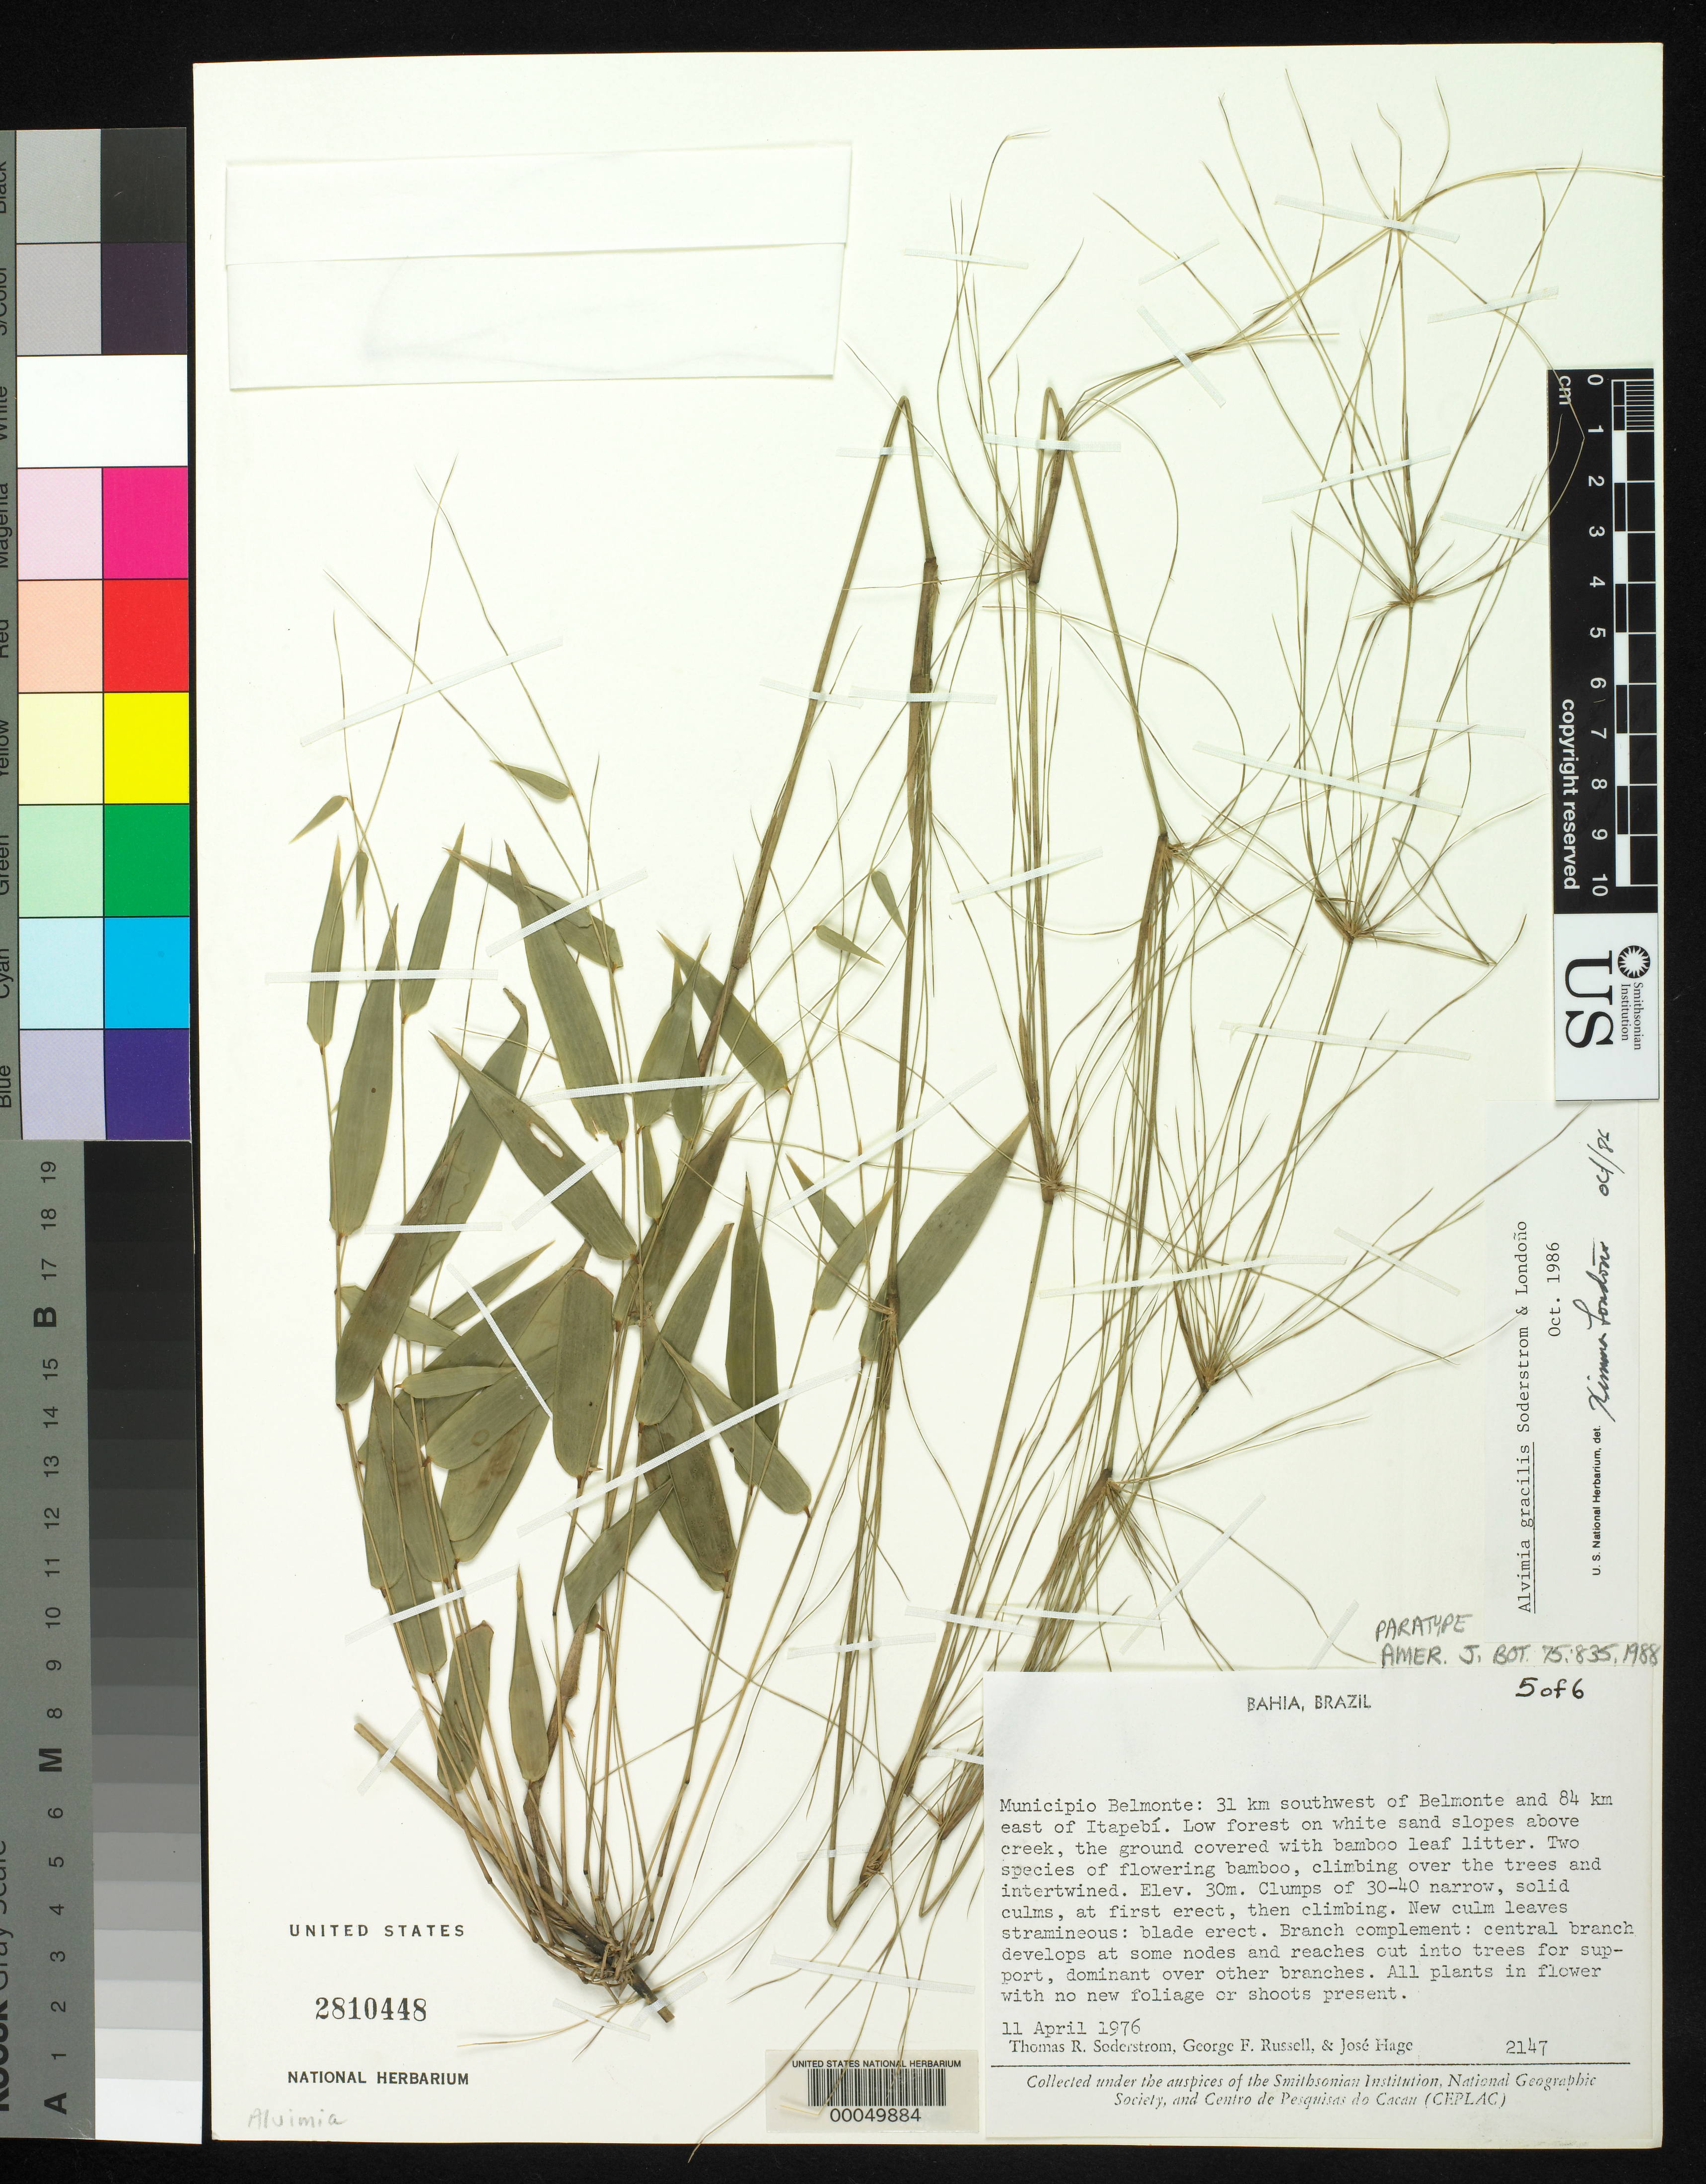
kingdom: Plantae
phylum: Tracheophyta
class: Liliopsida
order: Poales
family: Poaceae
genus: Alvimia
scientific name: Alvimia gracilis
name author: Soderstr. & Londoño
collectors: T. R. Soderstrom, G. Russell & J. Hage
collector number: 2147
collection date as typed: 11 Apr 1976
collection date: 1976-04-11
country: Brazil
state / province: Bahia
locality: Belmonte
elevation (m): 30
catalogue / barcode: US 2810448